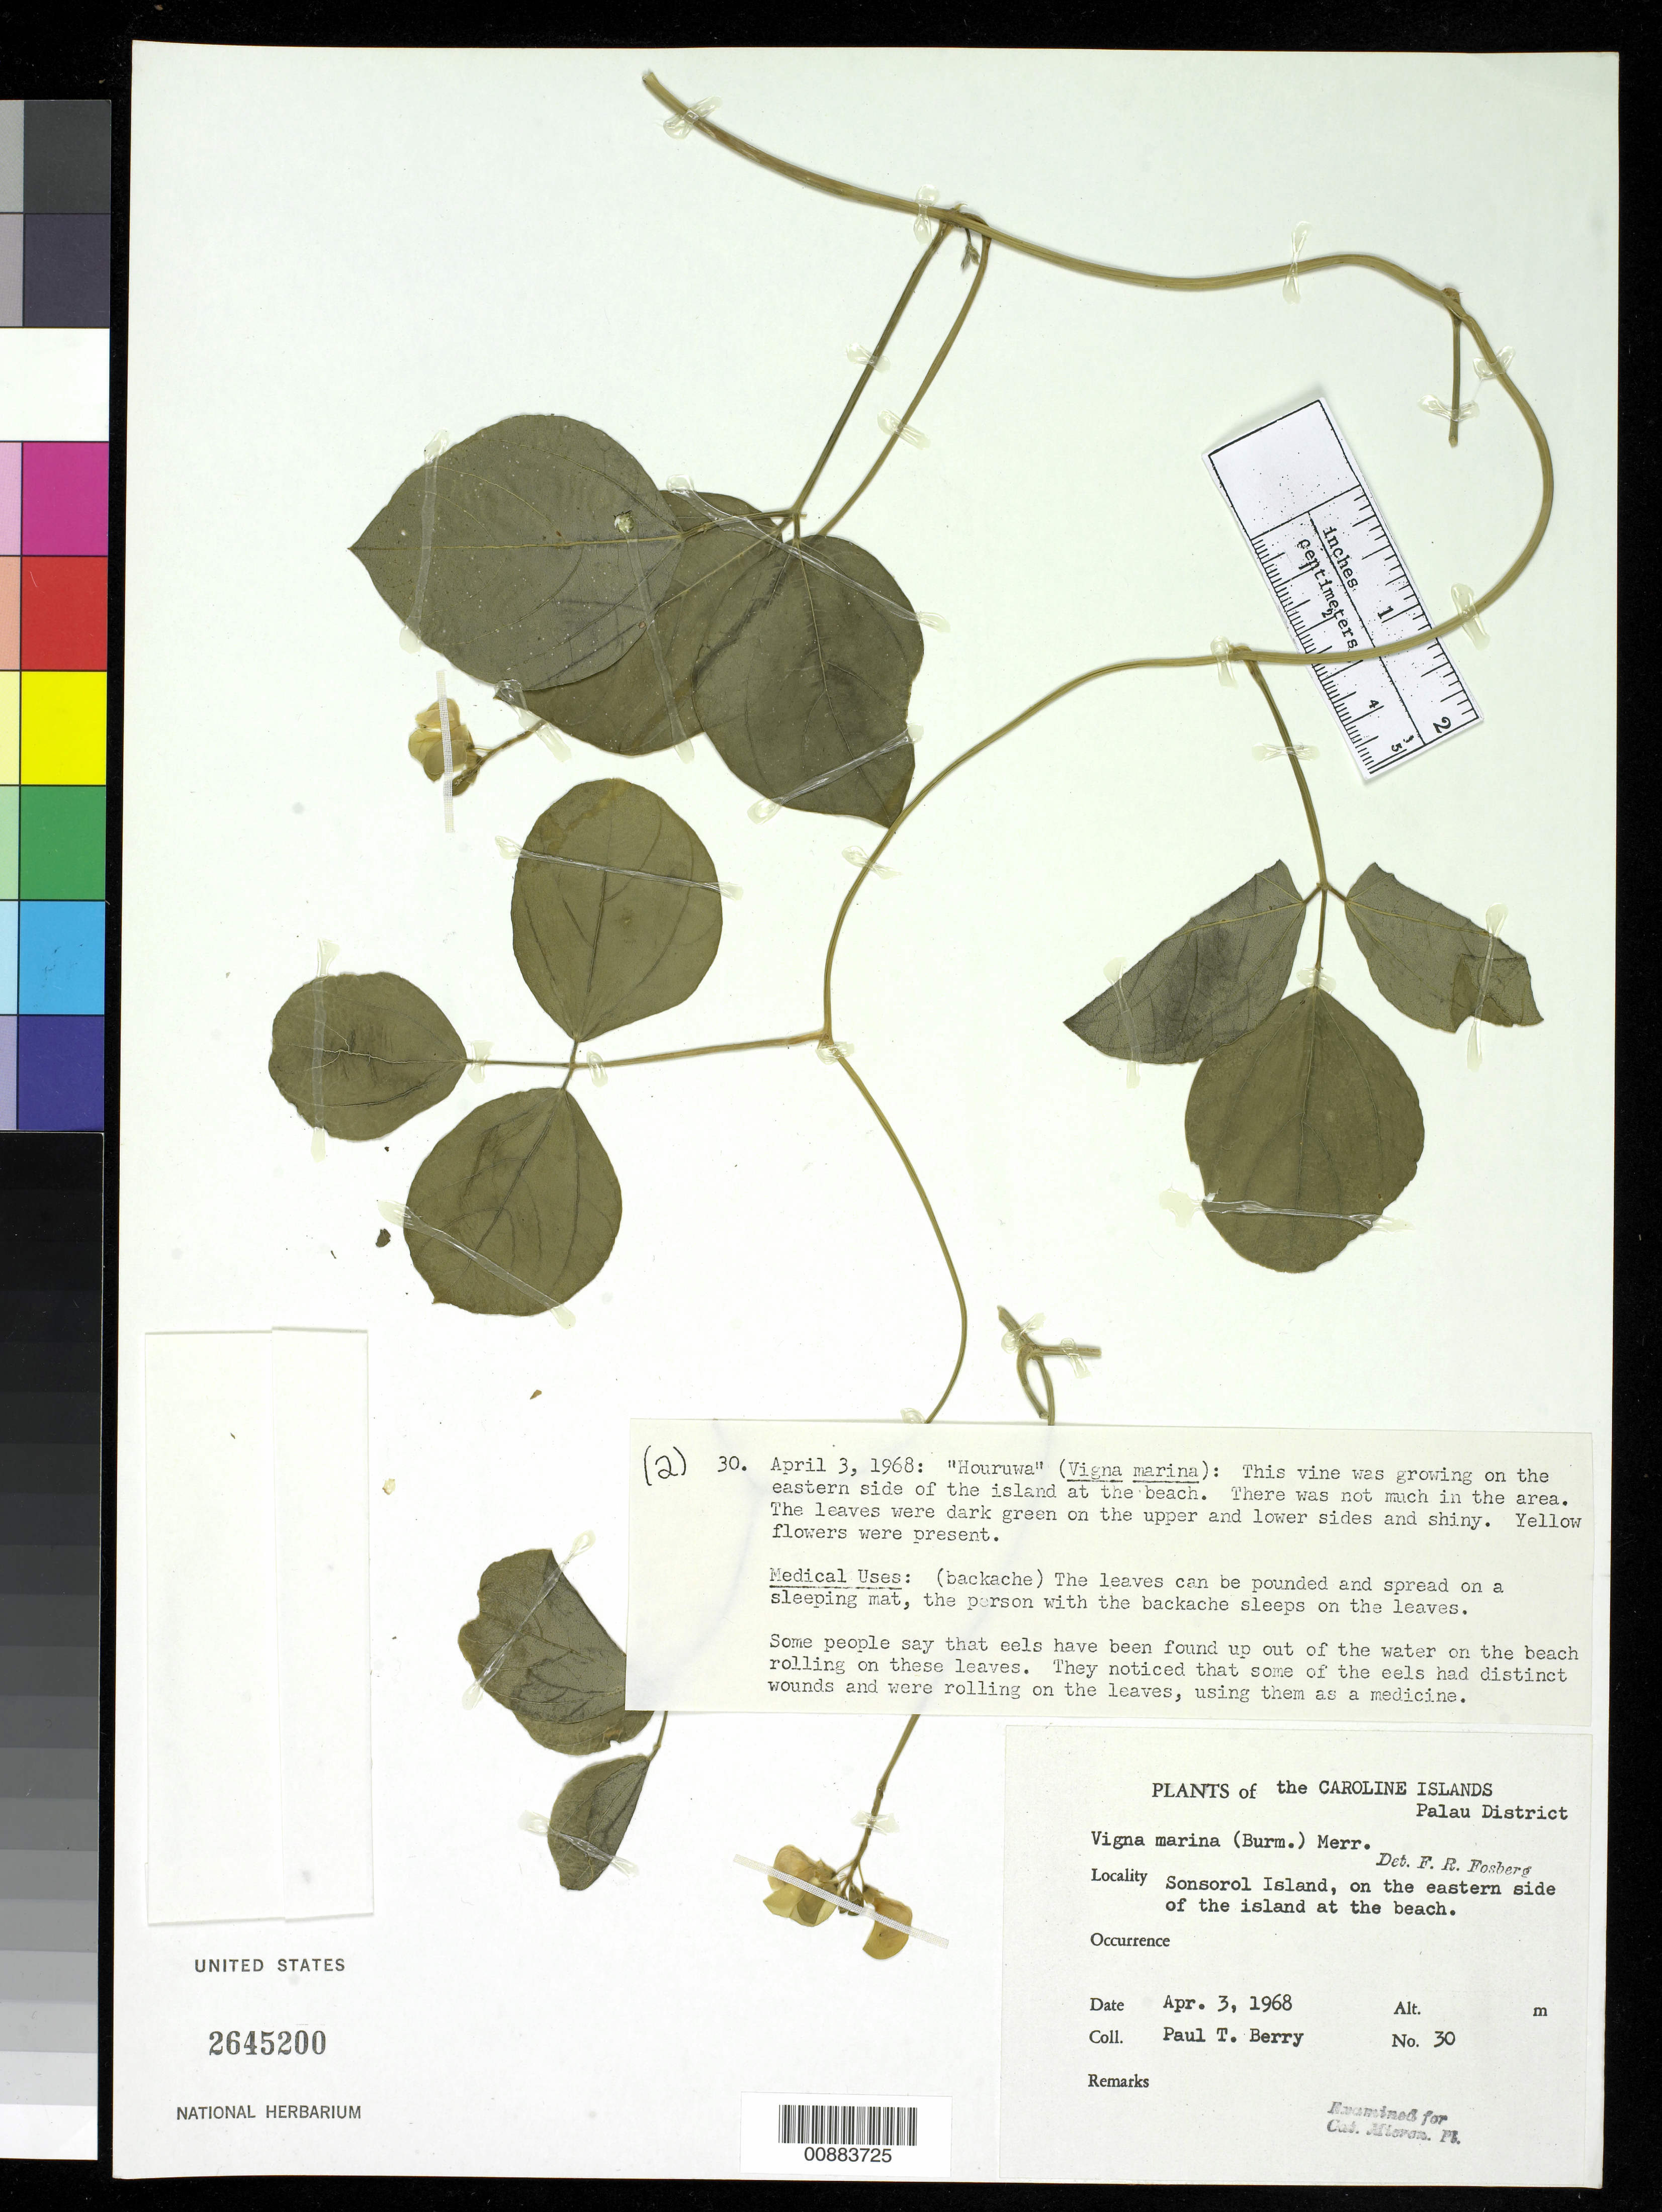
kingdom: Plantae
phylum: Tracheophyta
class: Magnoliopsida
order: Fabales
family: Fabaceae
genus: Vigna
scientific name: Vigna marina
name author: (Burm.) Merr.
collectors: P. T. Berry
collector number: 30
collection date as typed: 03 Apr 1968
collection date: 1968-04-03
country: Palau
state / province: Sonsorol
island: Sonsorol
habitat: Beach.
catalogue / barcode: US 2645200